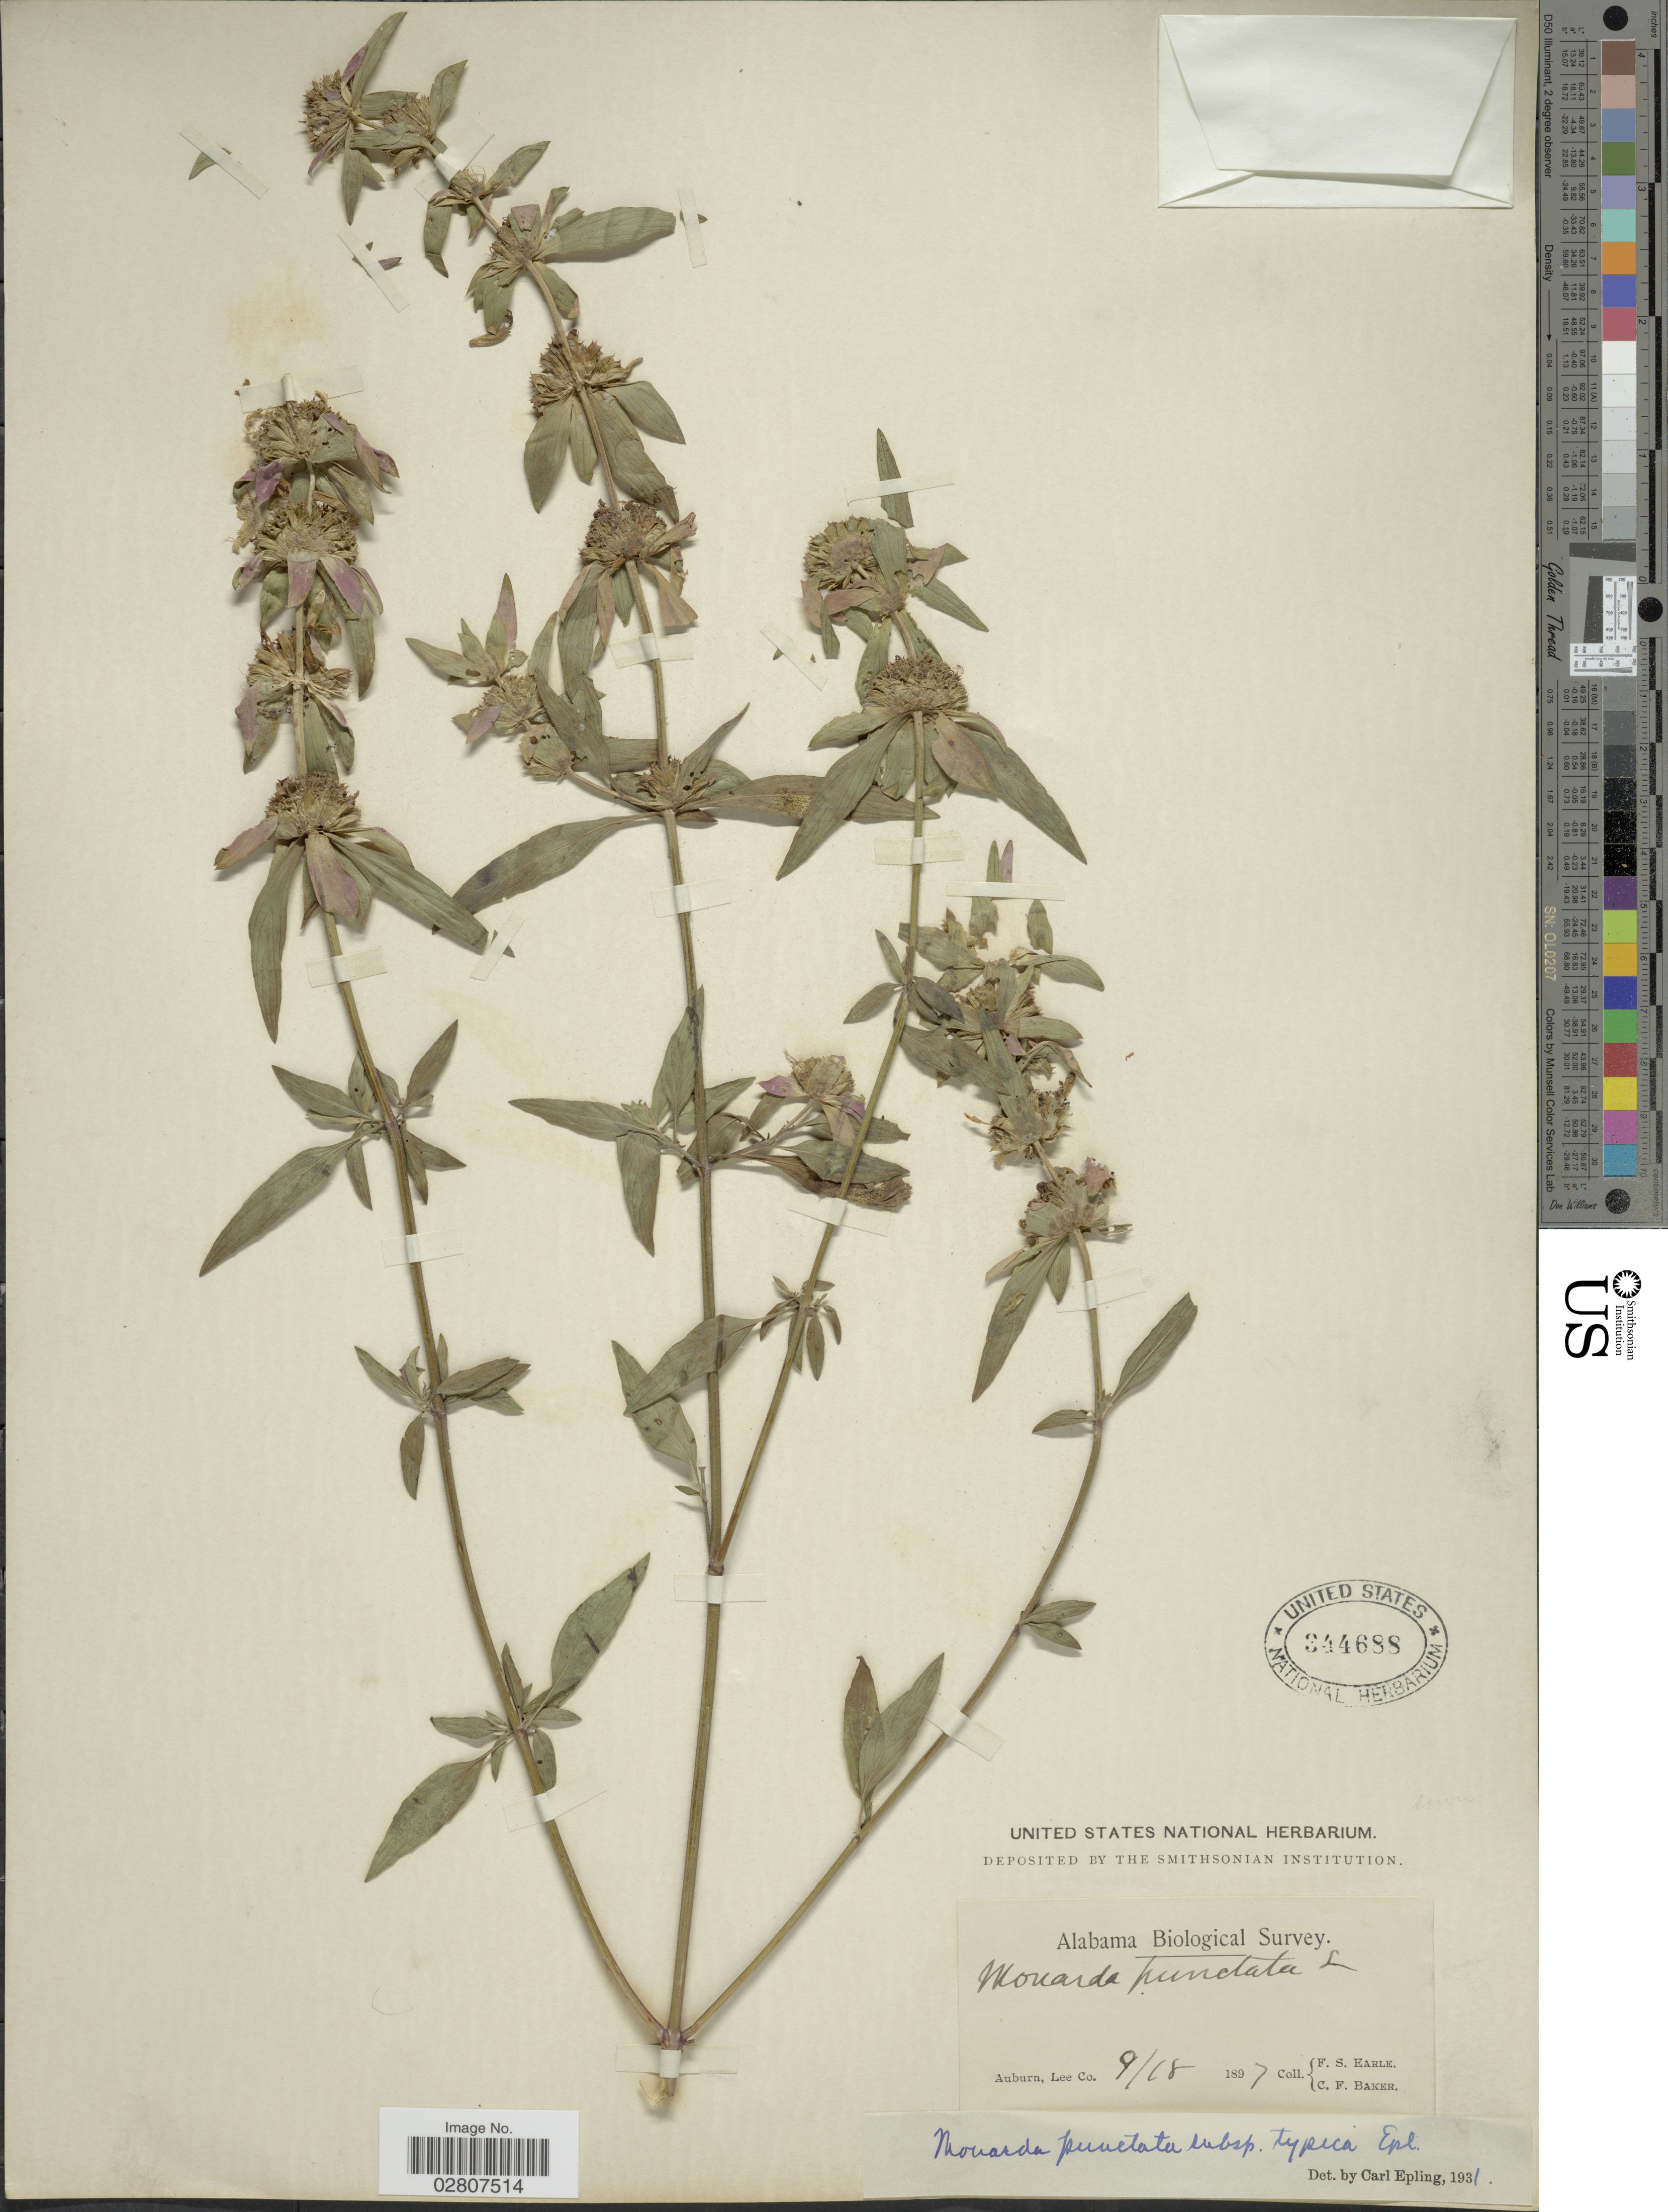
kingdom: Plantae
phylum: Tracheophyta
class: Magnoliopsida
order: Lamiales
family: Lamiaceae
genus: Monarda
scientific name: Monarda punctata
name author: L.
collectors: F. S. Earle & C. F. Baker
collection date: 1897-09-18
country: United States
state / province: Alabama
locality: Auburn, Lee Co.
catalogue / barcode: US 344688